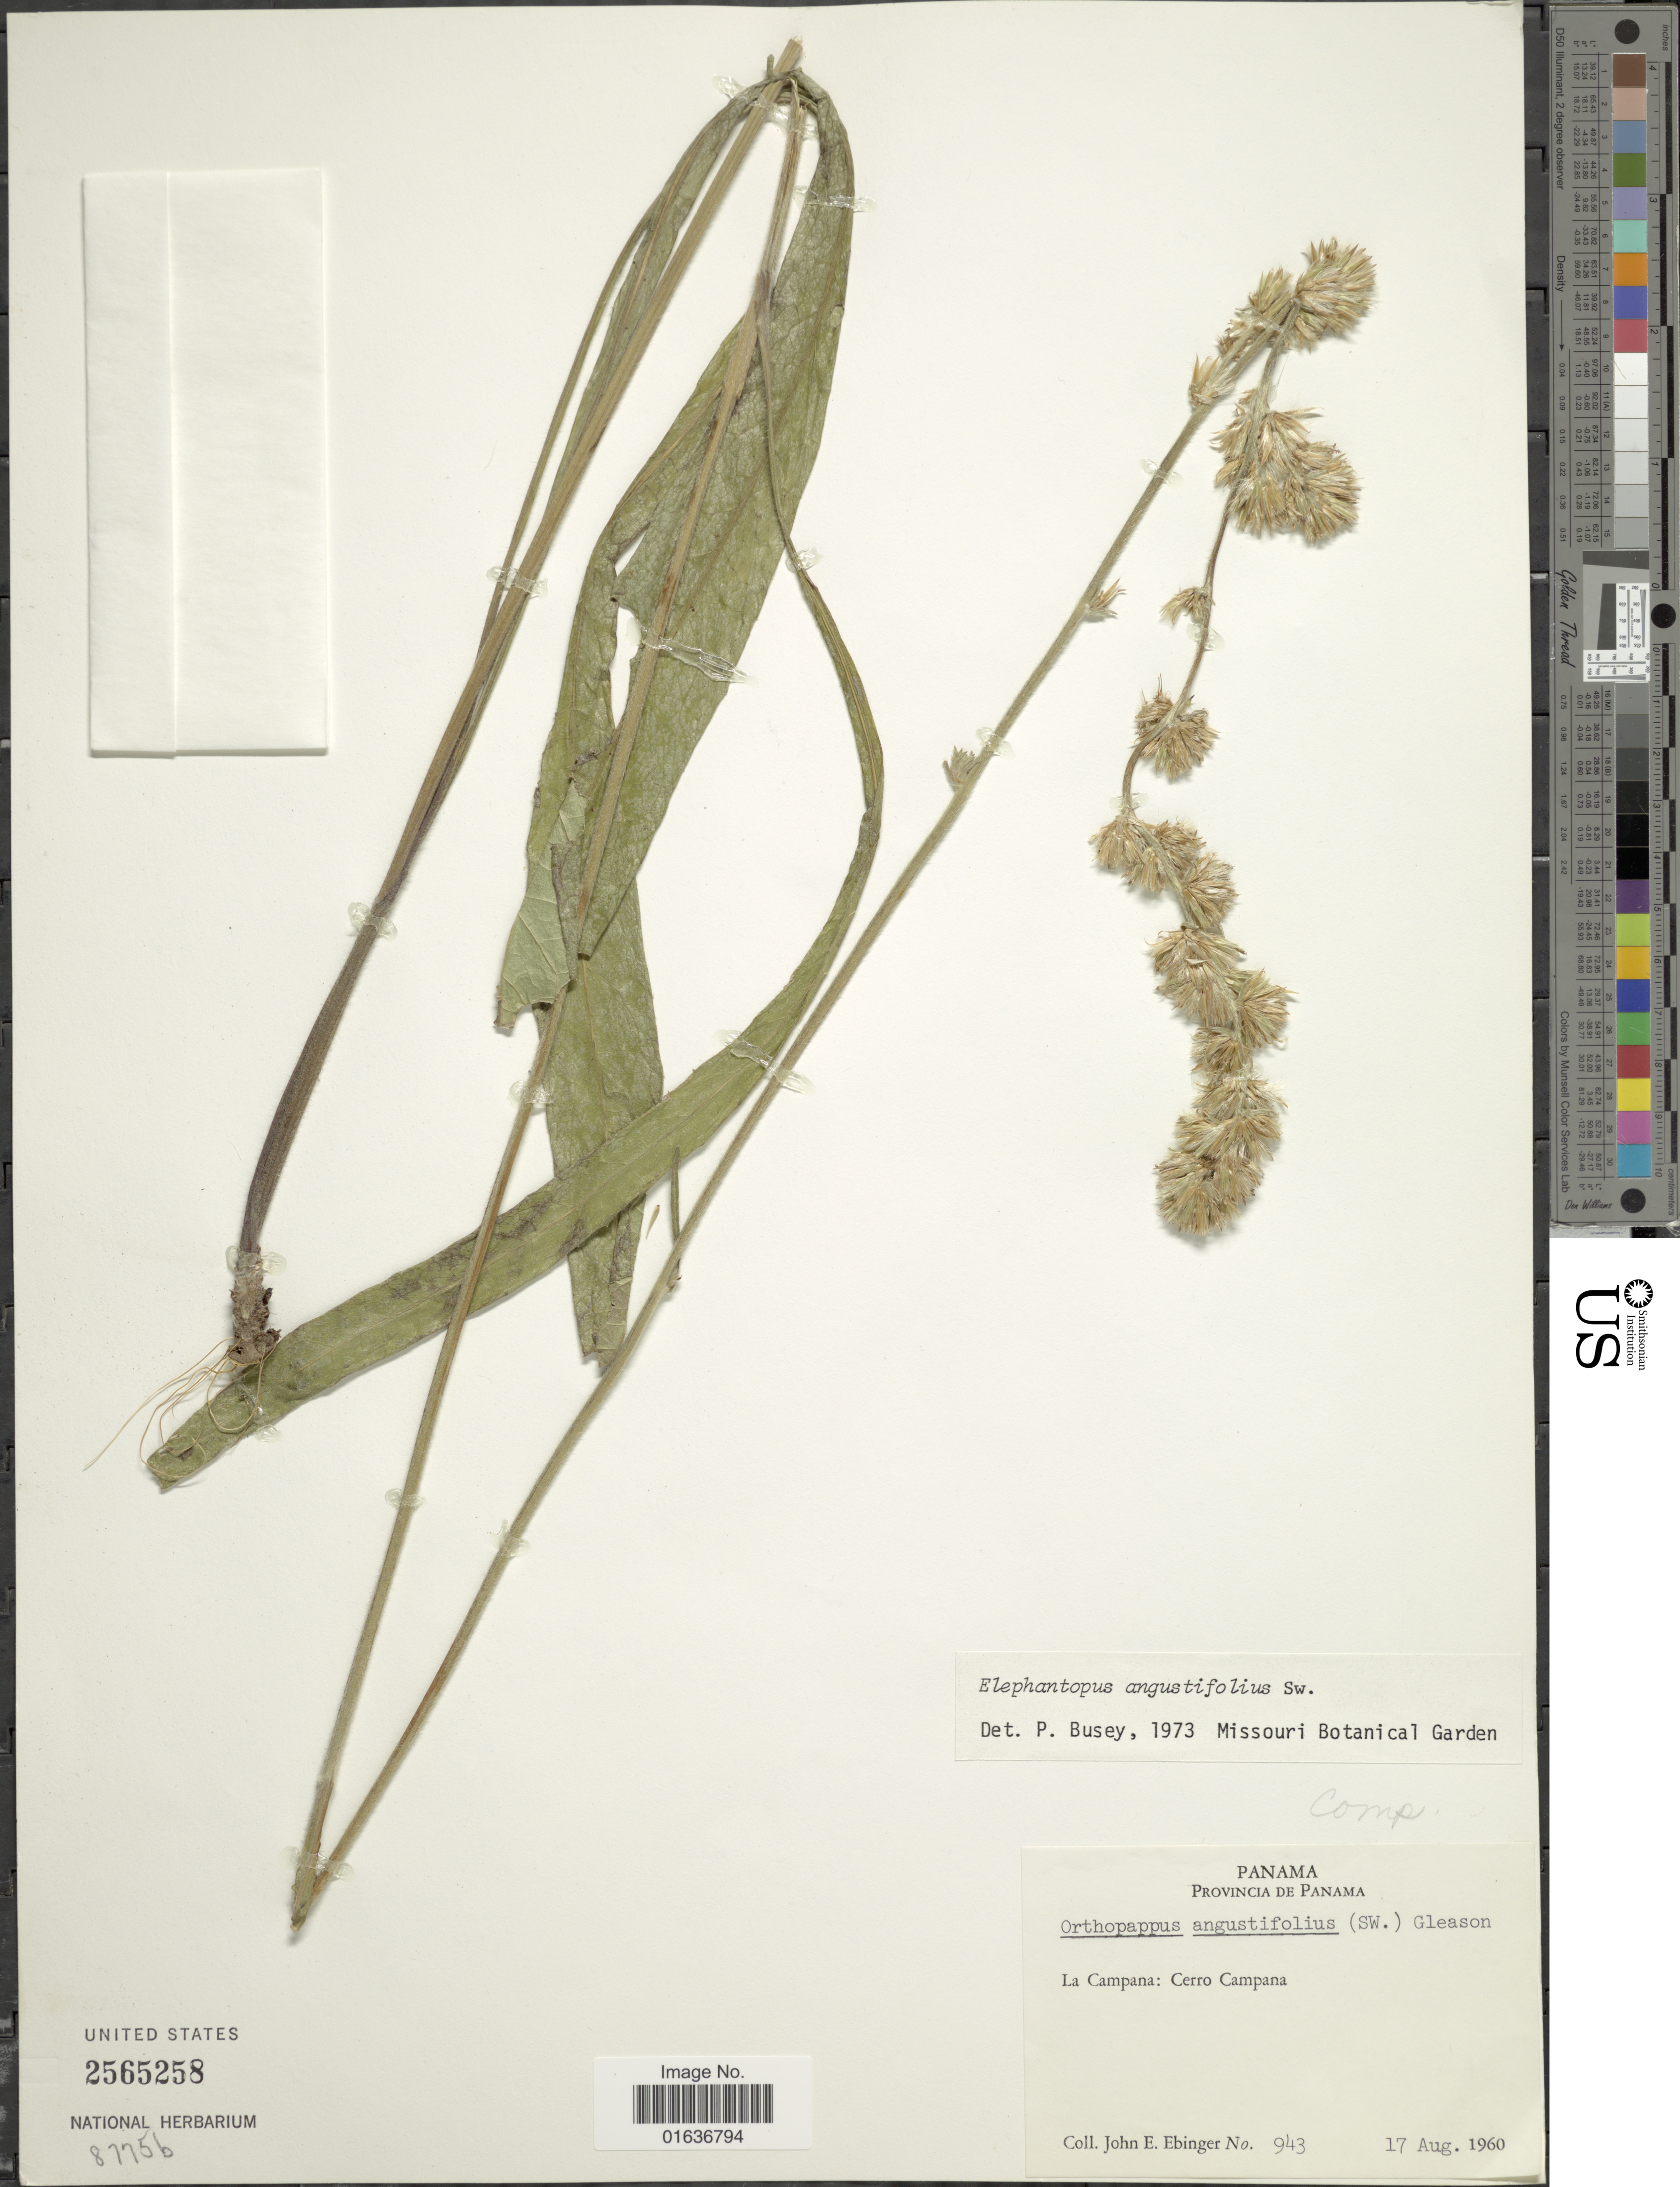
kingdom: Plantae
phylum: Tracheophyta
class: Magnoliopsida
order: Asterales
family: Asteraceae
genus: Elephantopus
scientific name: Elephantopus angustifolius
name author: Sw.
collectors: J. Ebinger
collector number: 943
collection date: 1960-08-17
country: Panama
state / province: Panamá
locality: La Campana: Cerro Campana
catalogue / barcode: US 2565258